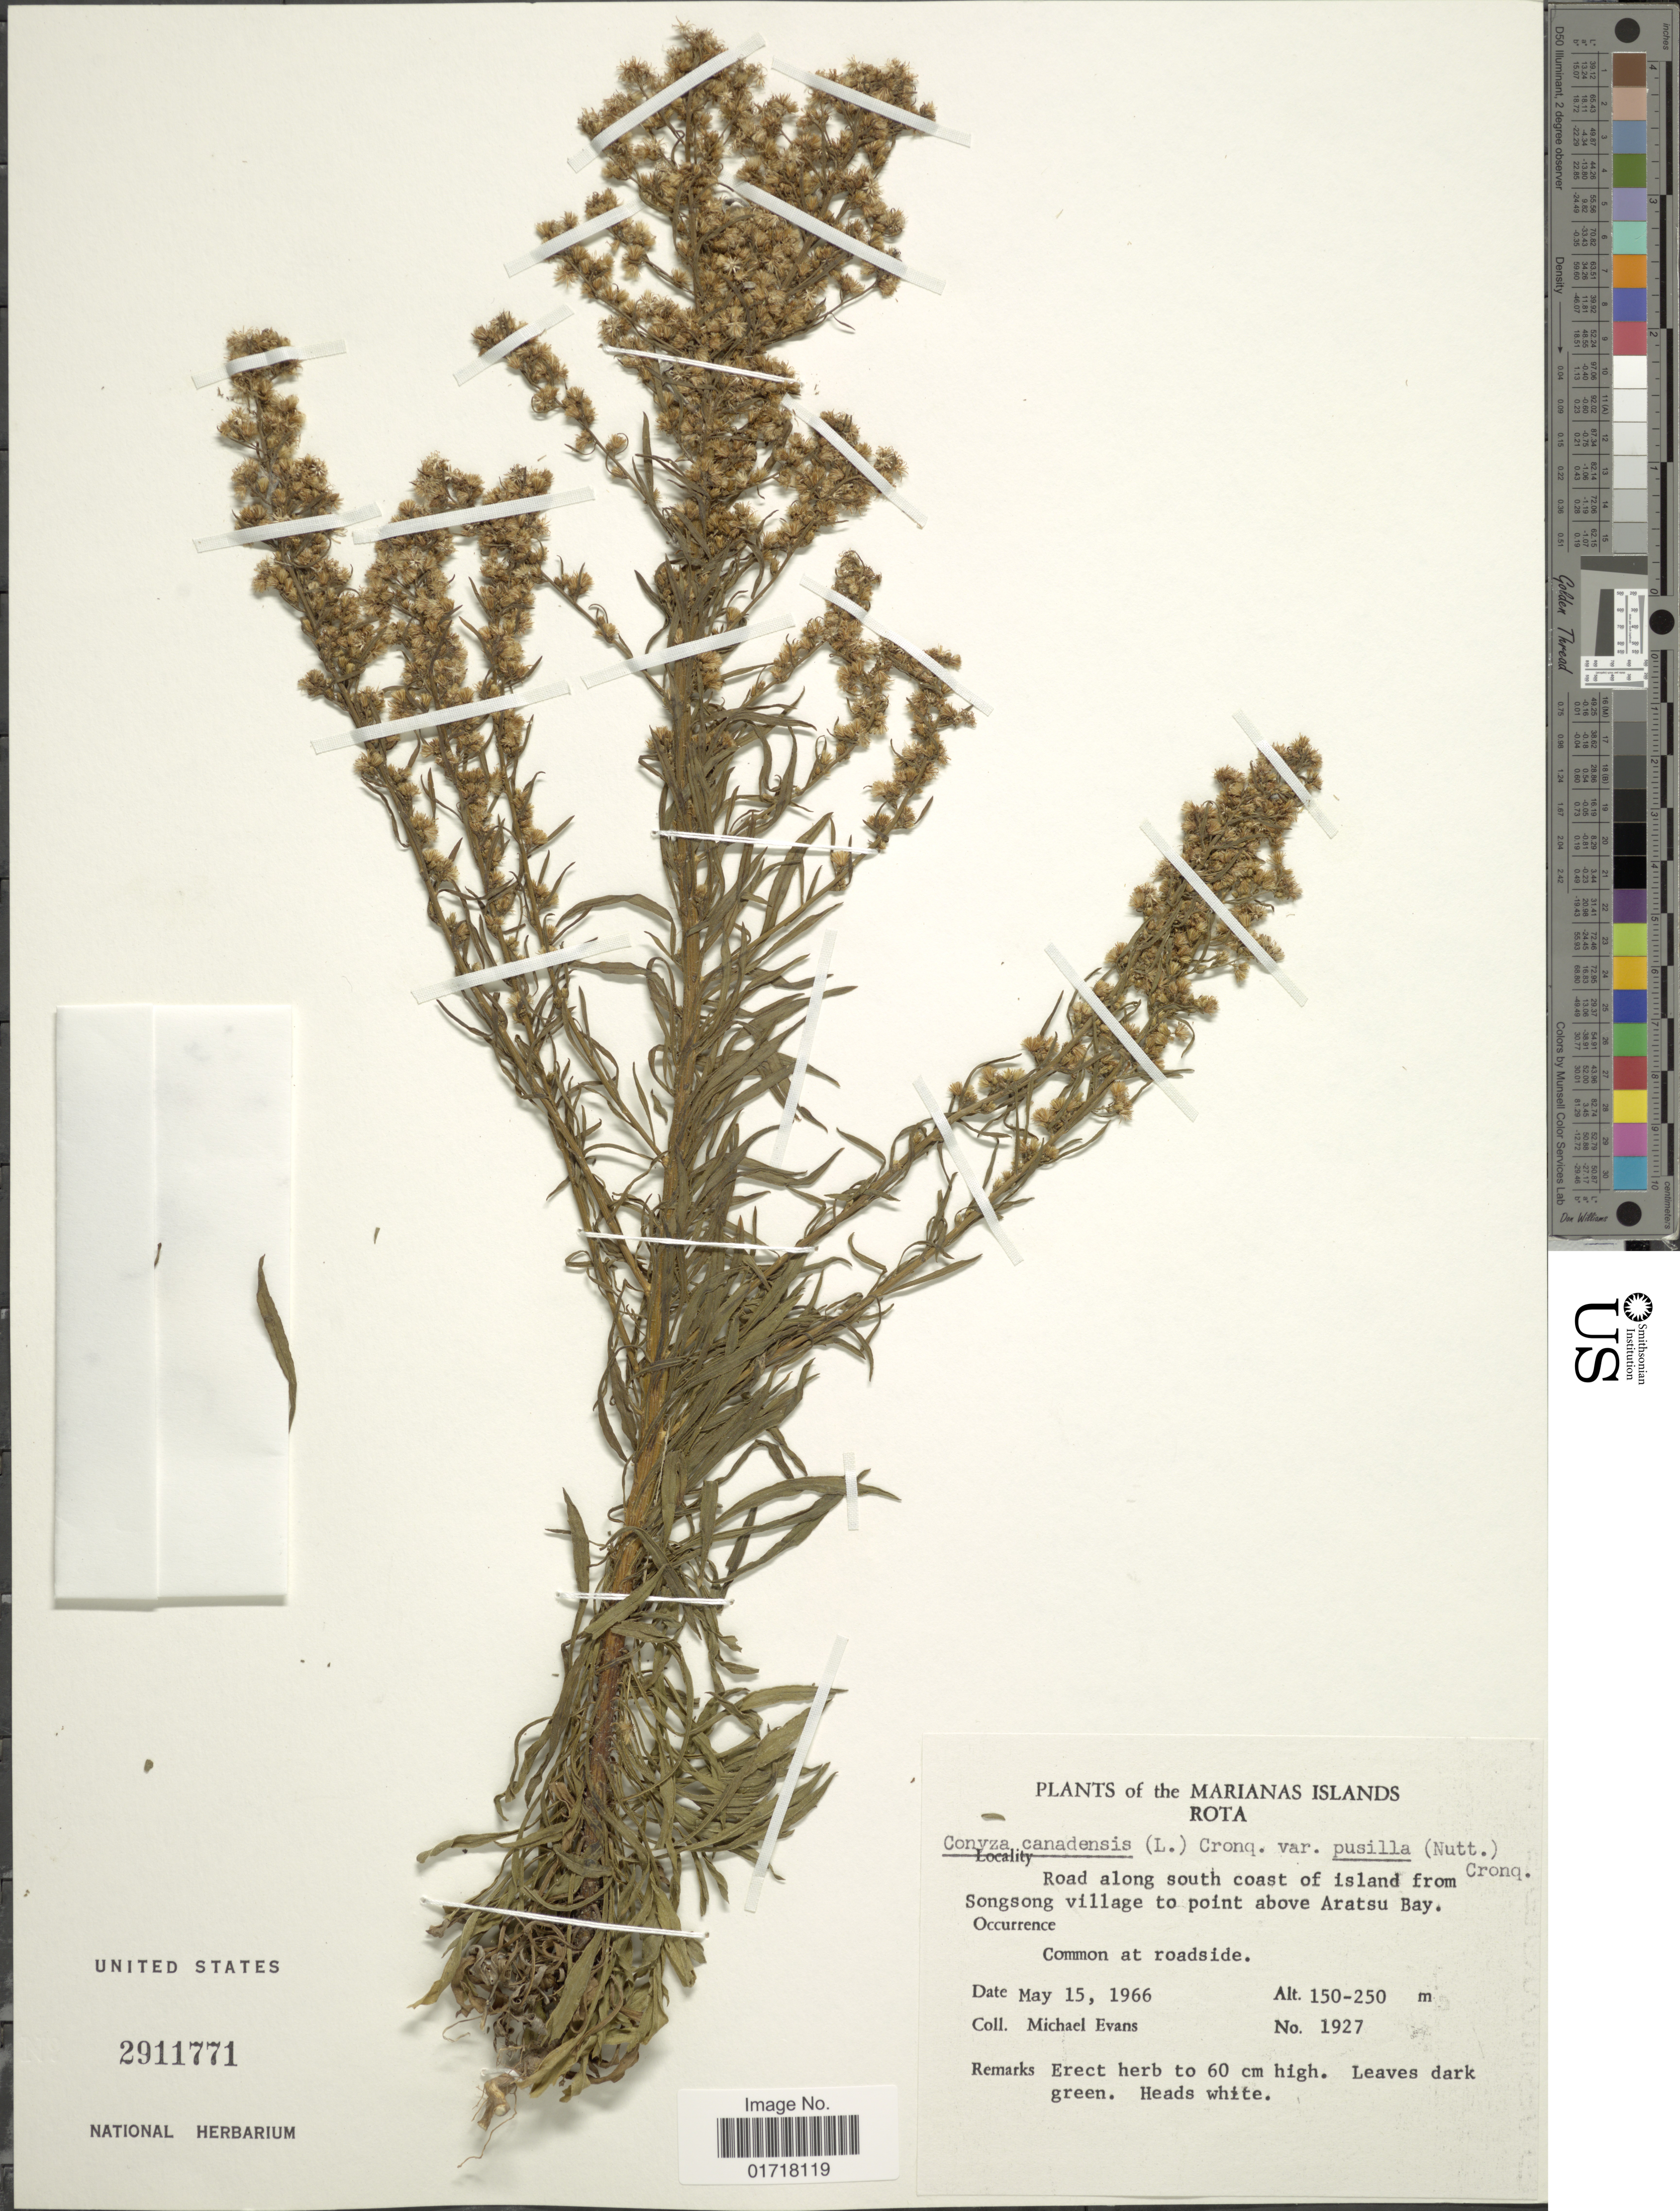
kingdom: Plantae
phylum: Tracheophyta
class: Magnoliopsida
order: Asterales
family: Asteraceae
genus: Erigeron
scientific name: Erigeron canadensis var. pusillus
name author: (Nutt.) Bolvin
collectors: M. Evans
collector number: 1927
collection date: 1966-05-15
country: Northern Mariana Islands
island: Rota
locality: Rota, Road along south coast of island from Songsong village to point above Aratsu Bay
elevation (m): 150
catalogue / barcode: US 2911771